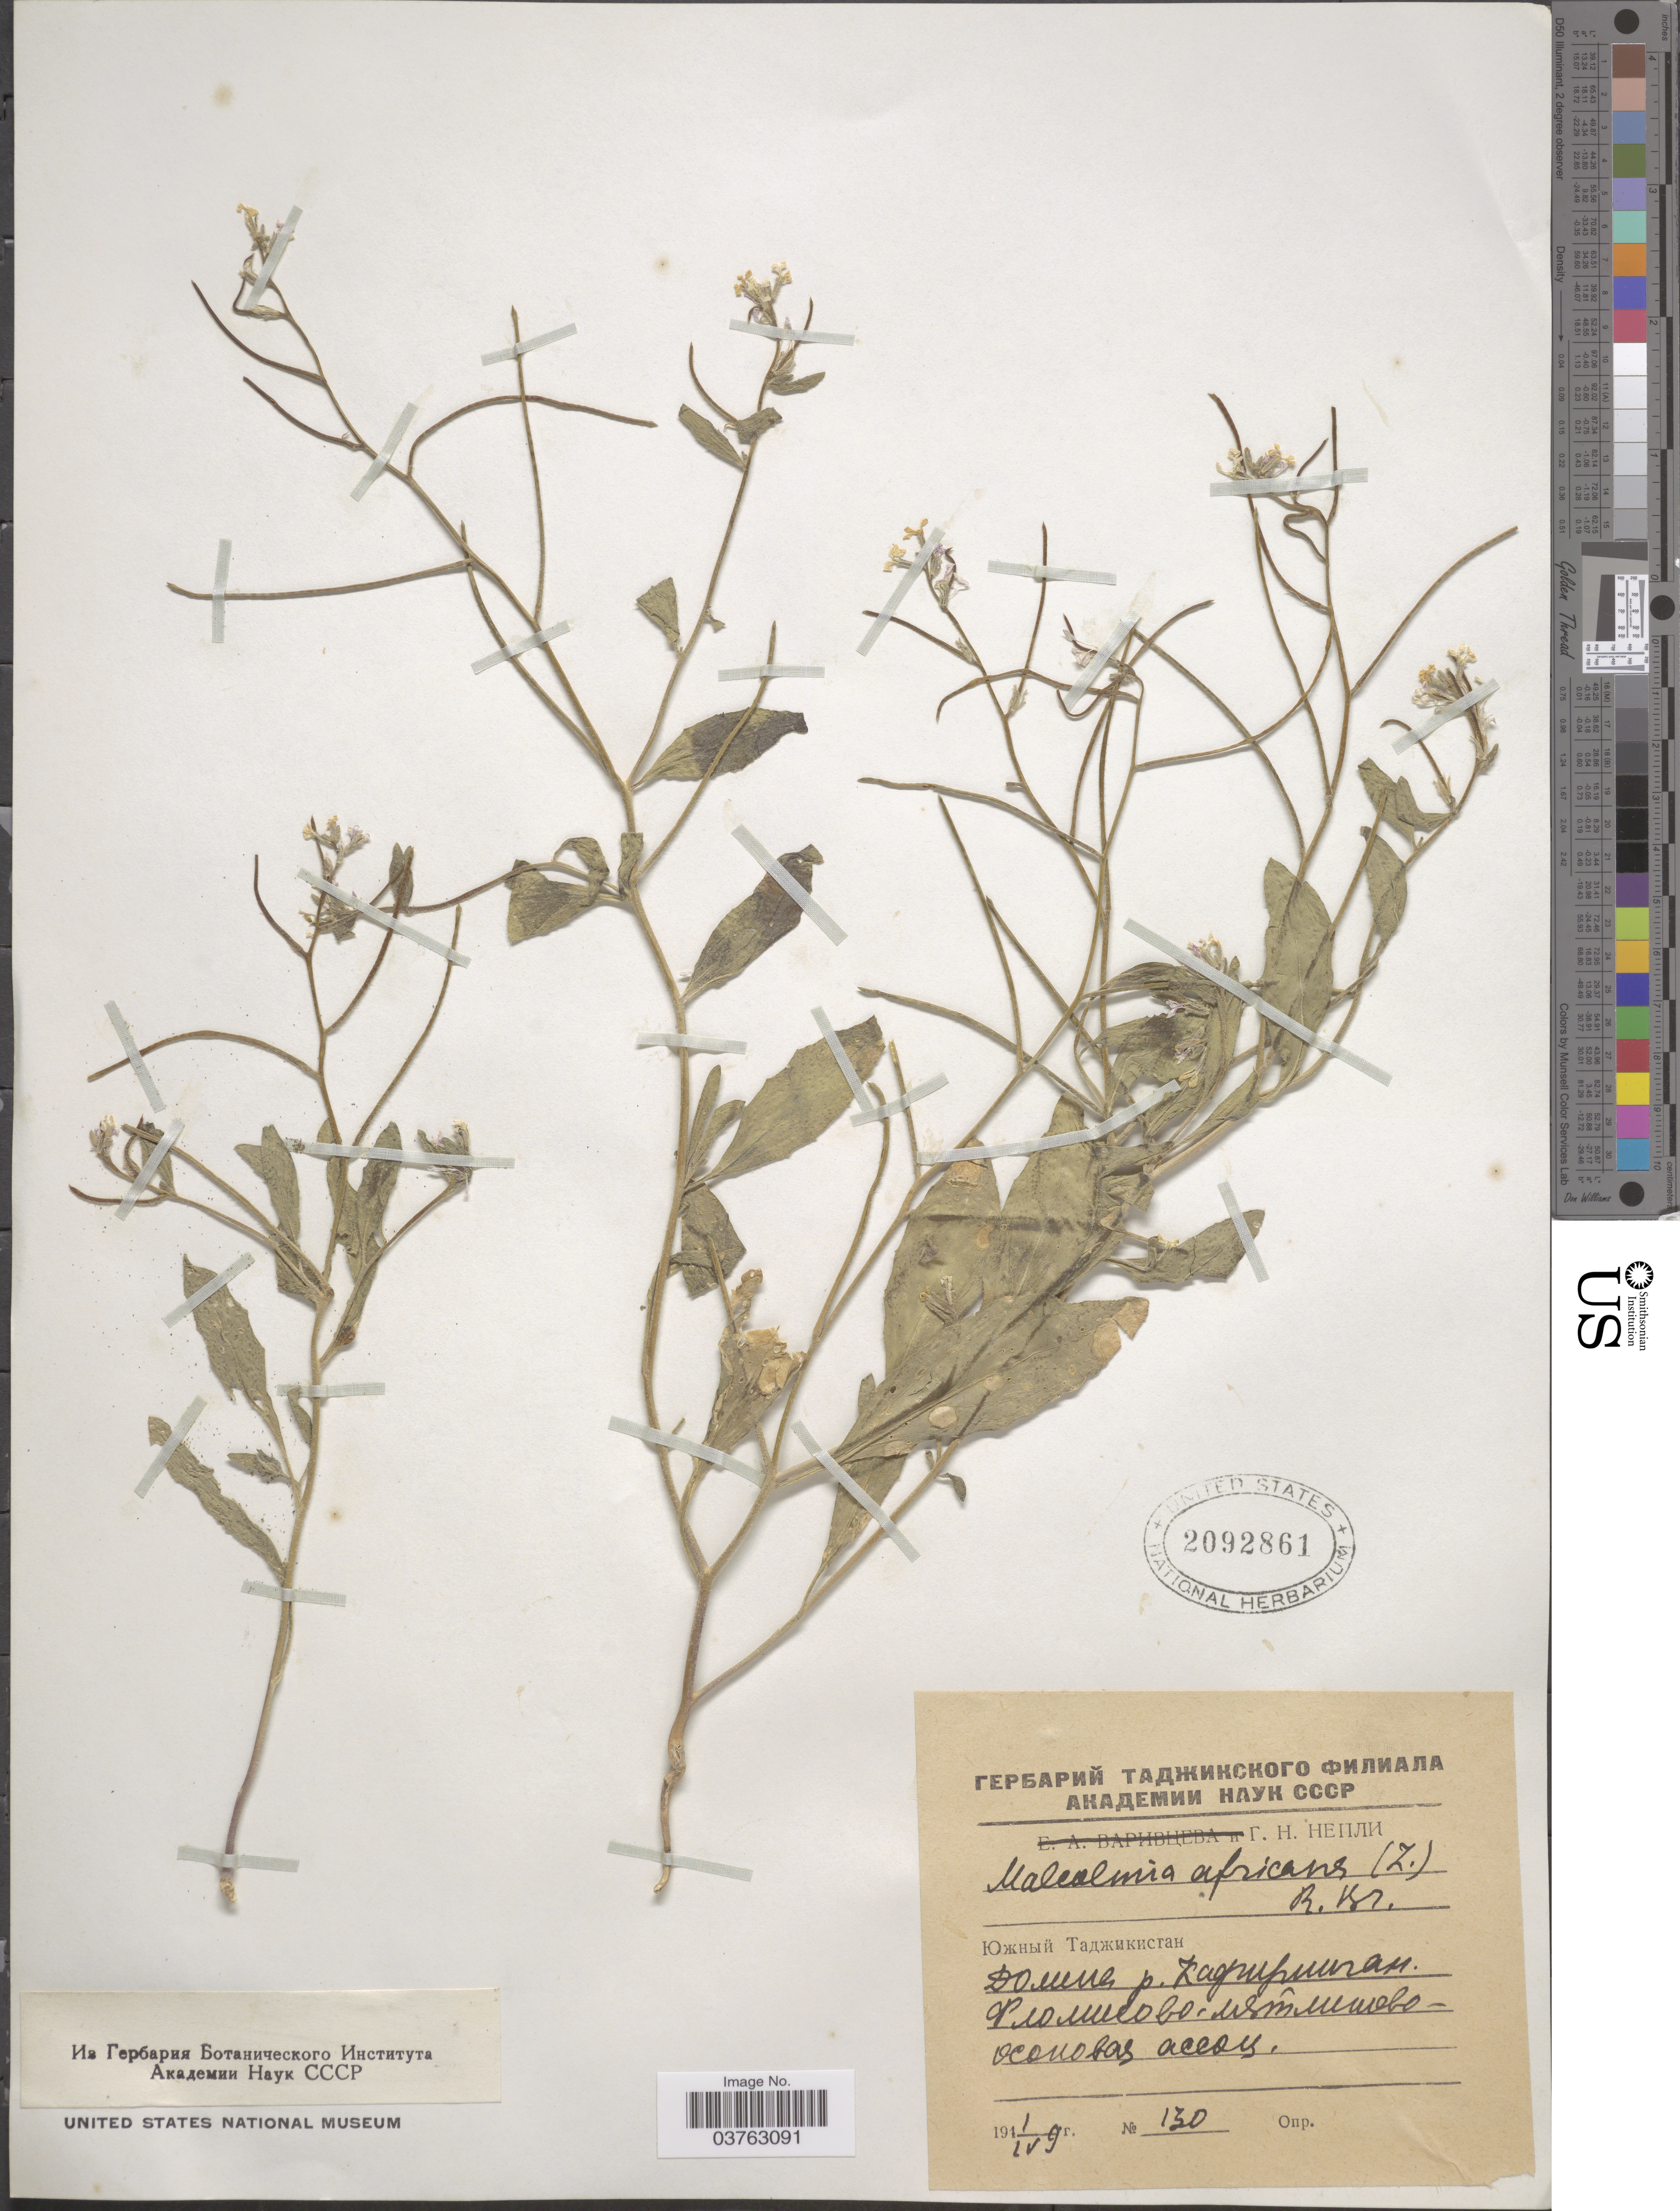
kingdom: Plantae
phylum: Tracheophyta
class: Magnoliopsida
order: Brassicales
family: Brassicaceae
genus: Malcolmia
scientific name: Malcolmia africana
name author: (L.) W.T. Aiton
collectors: G. Nepli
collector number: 130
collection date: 1919-04-01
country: Tajikistan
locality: Valley of River Kofarnihon.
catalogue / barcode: US 2092861